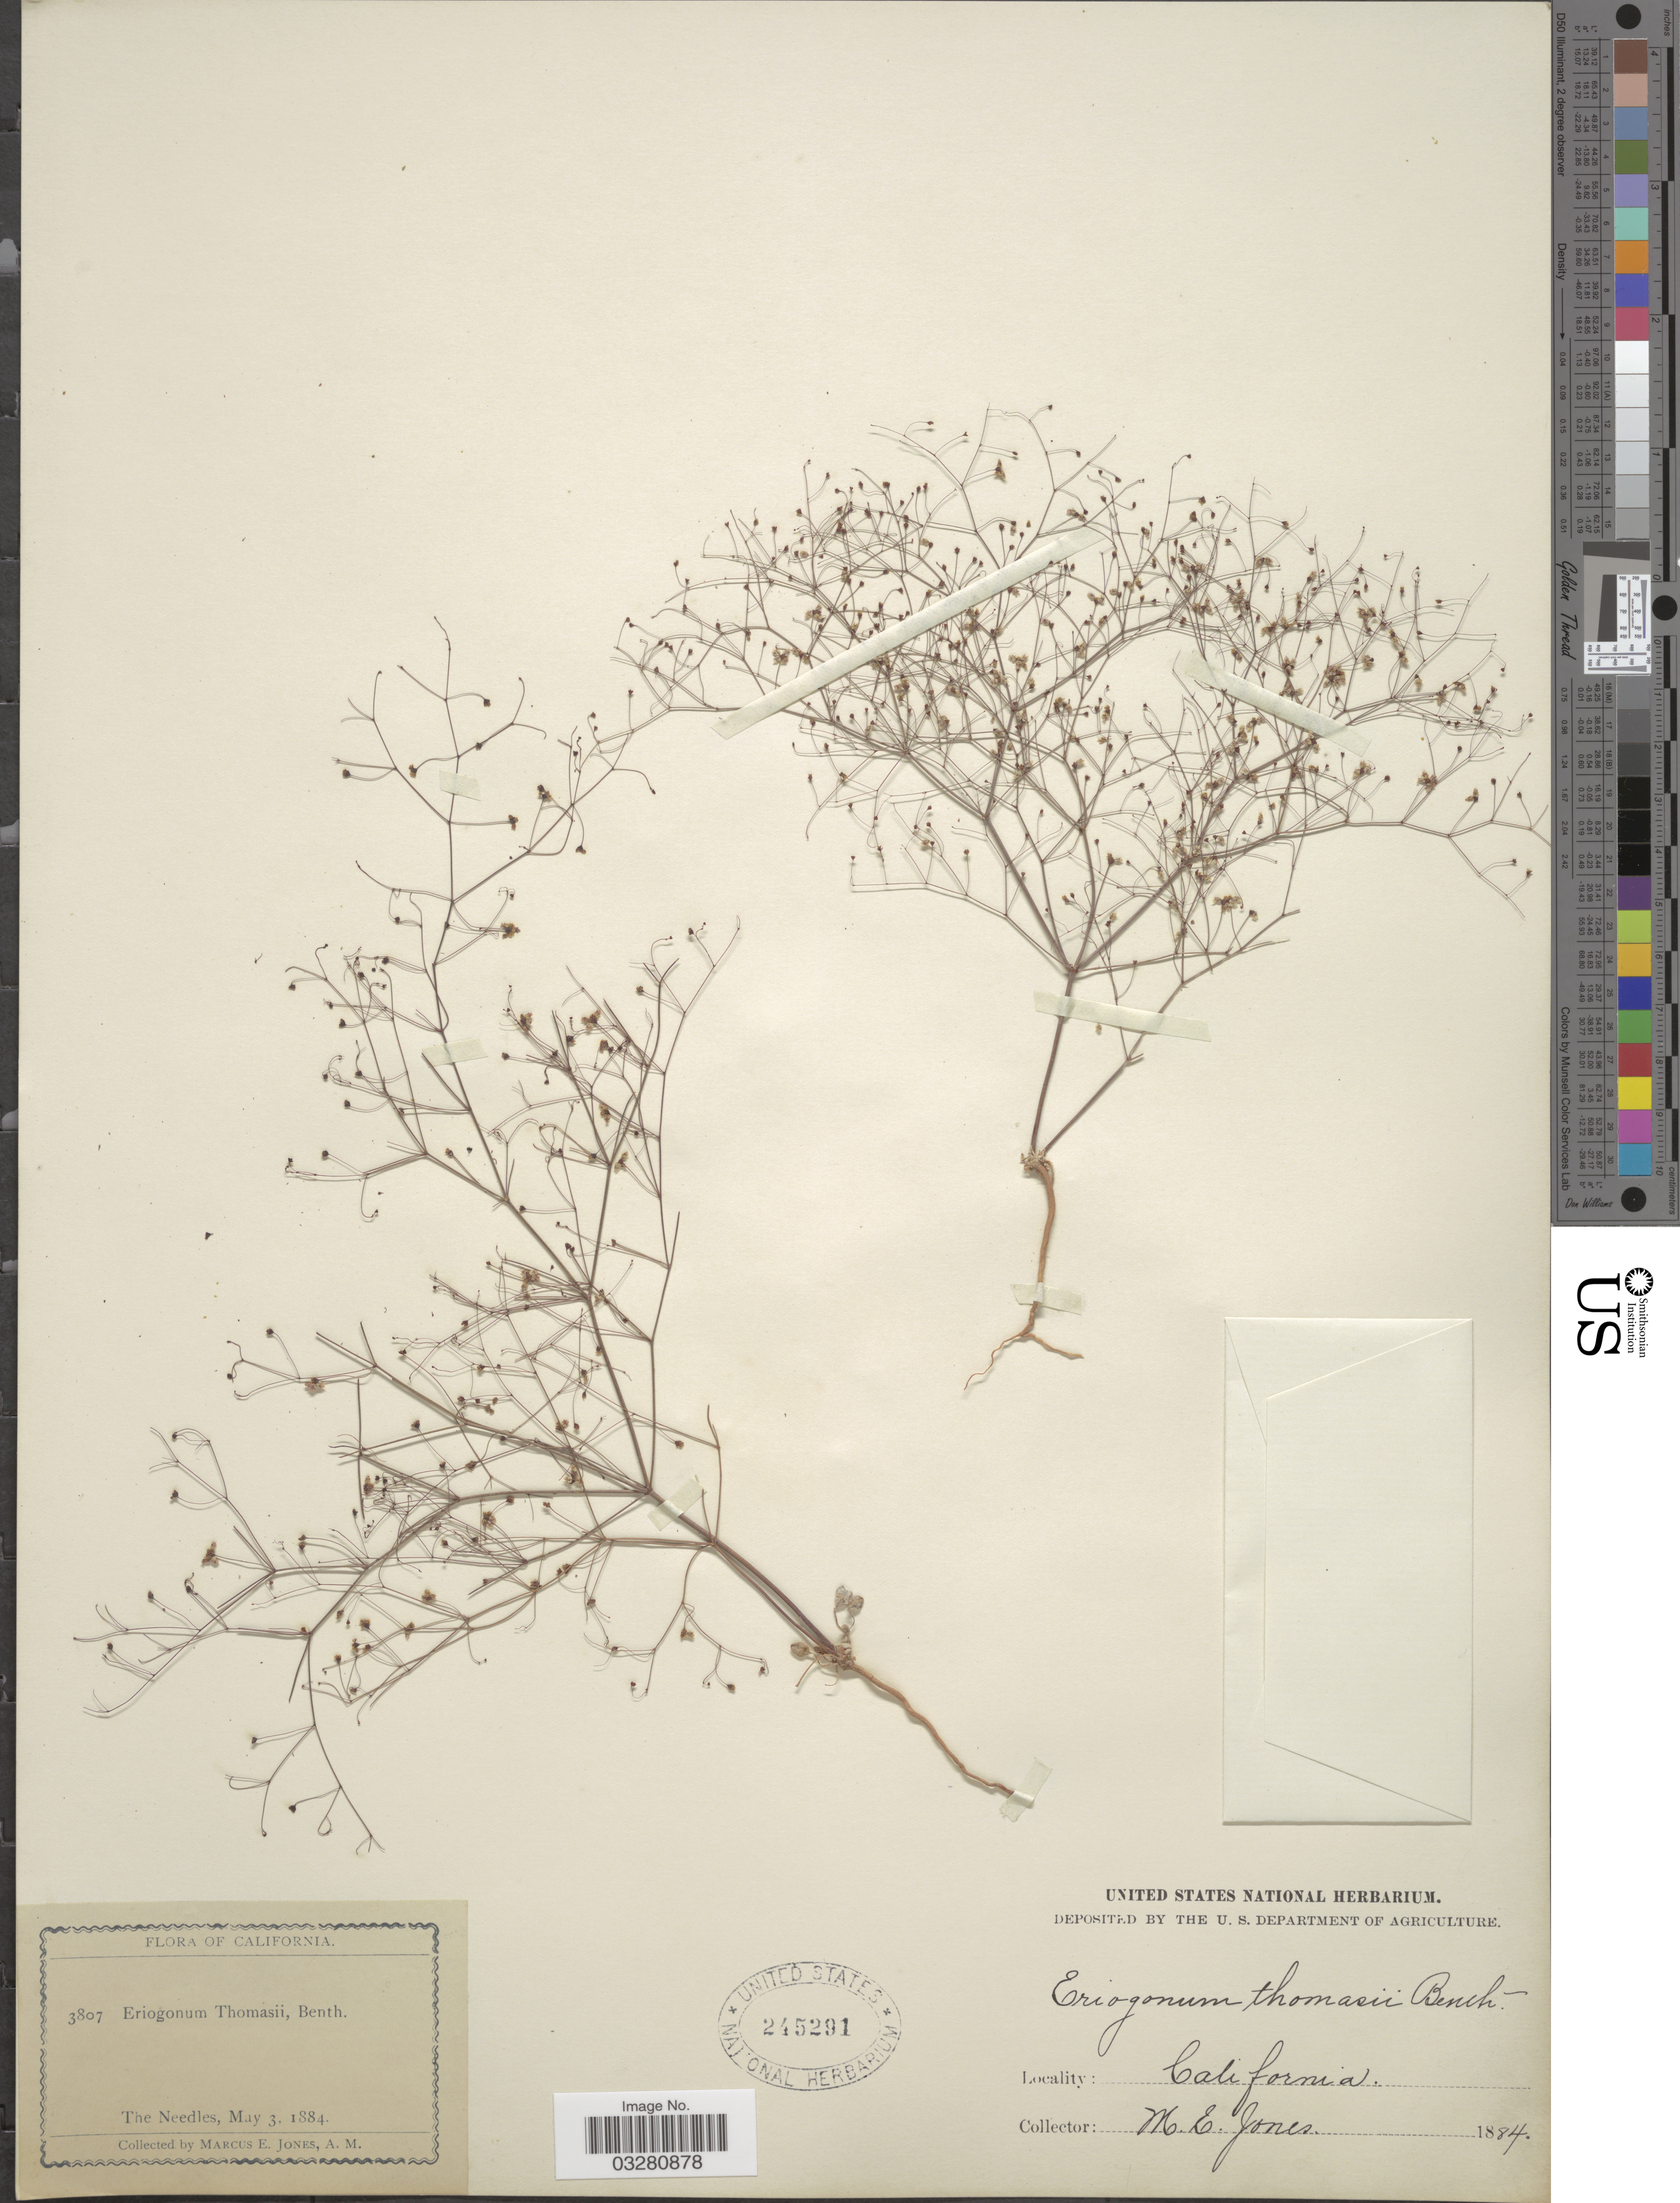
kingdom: Plantae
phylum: Tracheophyta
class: Magnoliopsida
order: Caryophyllales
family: Polygonaceae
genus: Eriogonum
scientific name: Eriogonum thomasii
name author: Torr.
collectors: M. E. Jones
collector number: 3807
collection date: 1884-05-03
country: United States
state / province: California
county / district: San Bernardino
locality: The Needles.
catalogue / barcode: US 245291